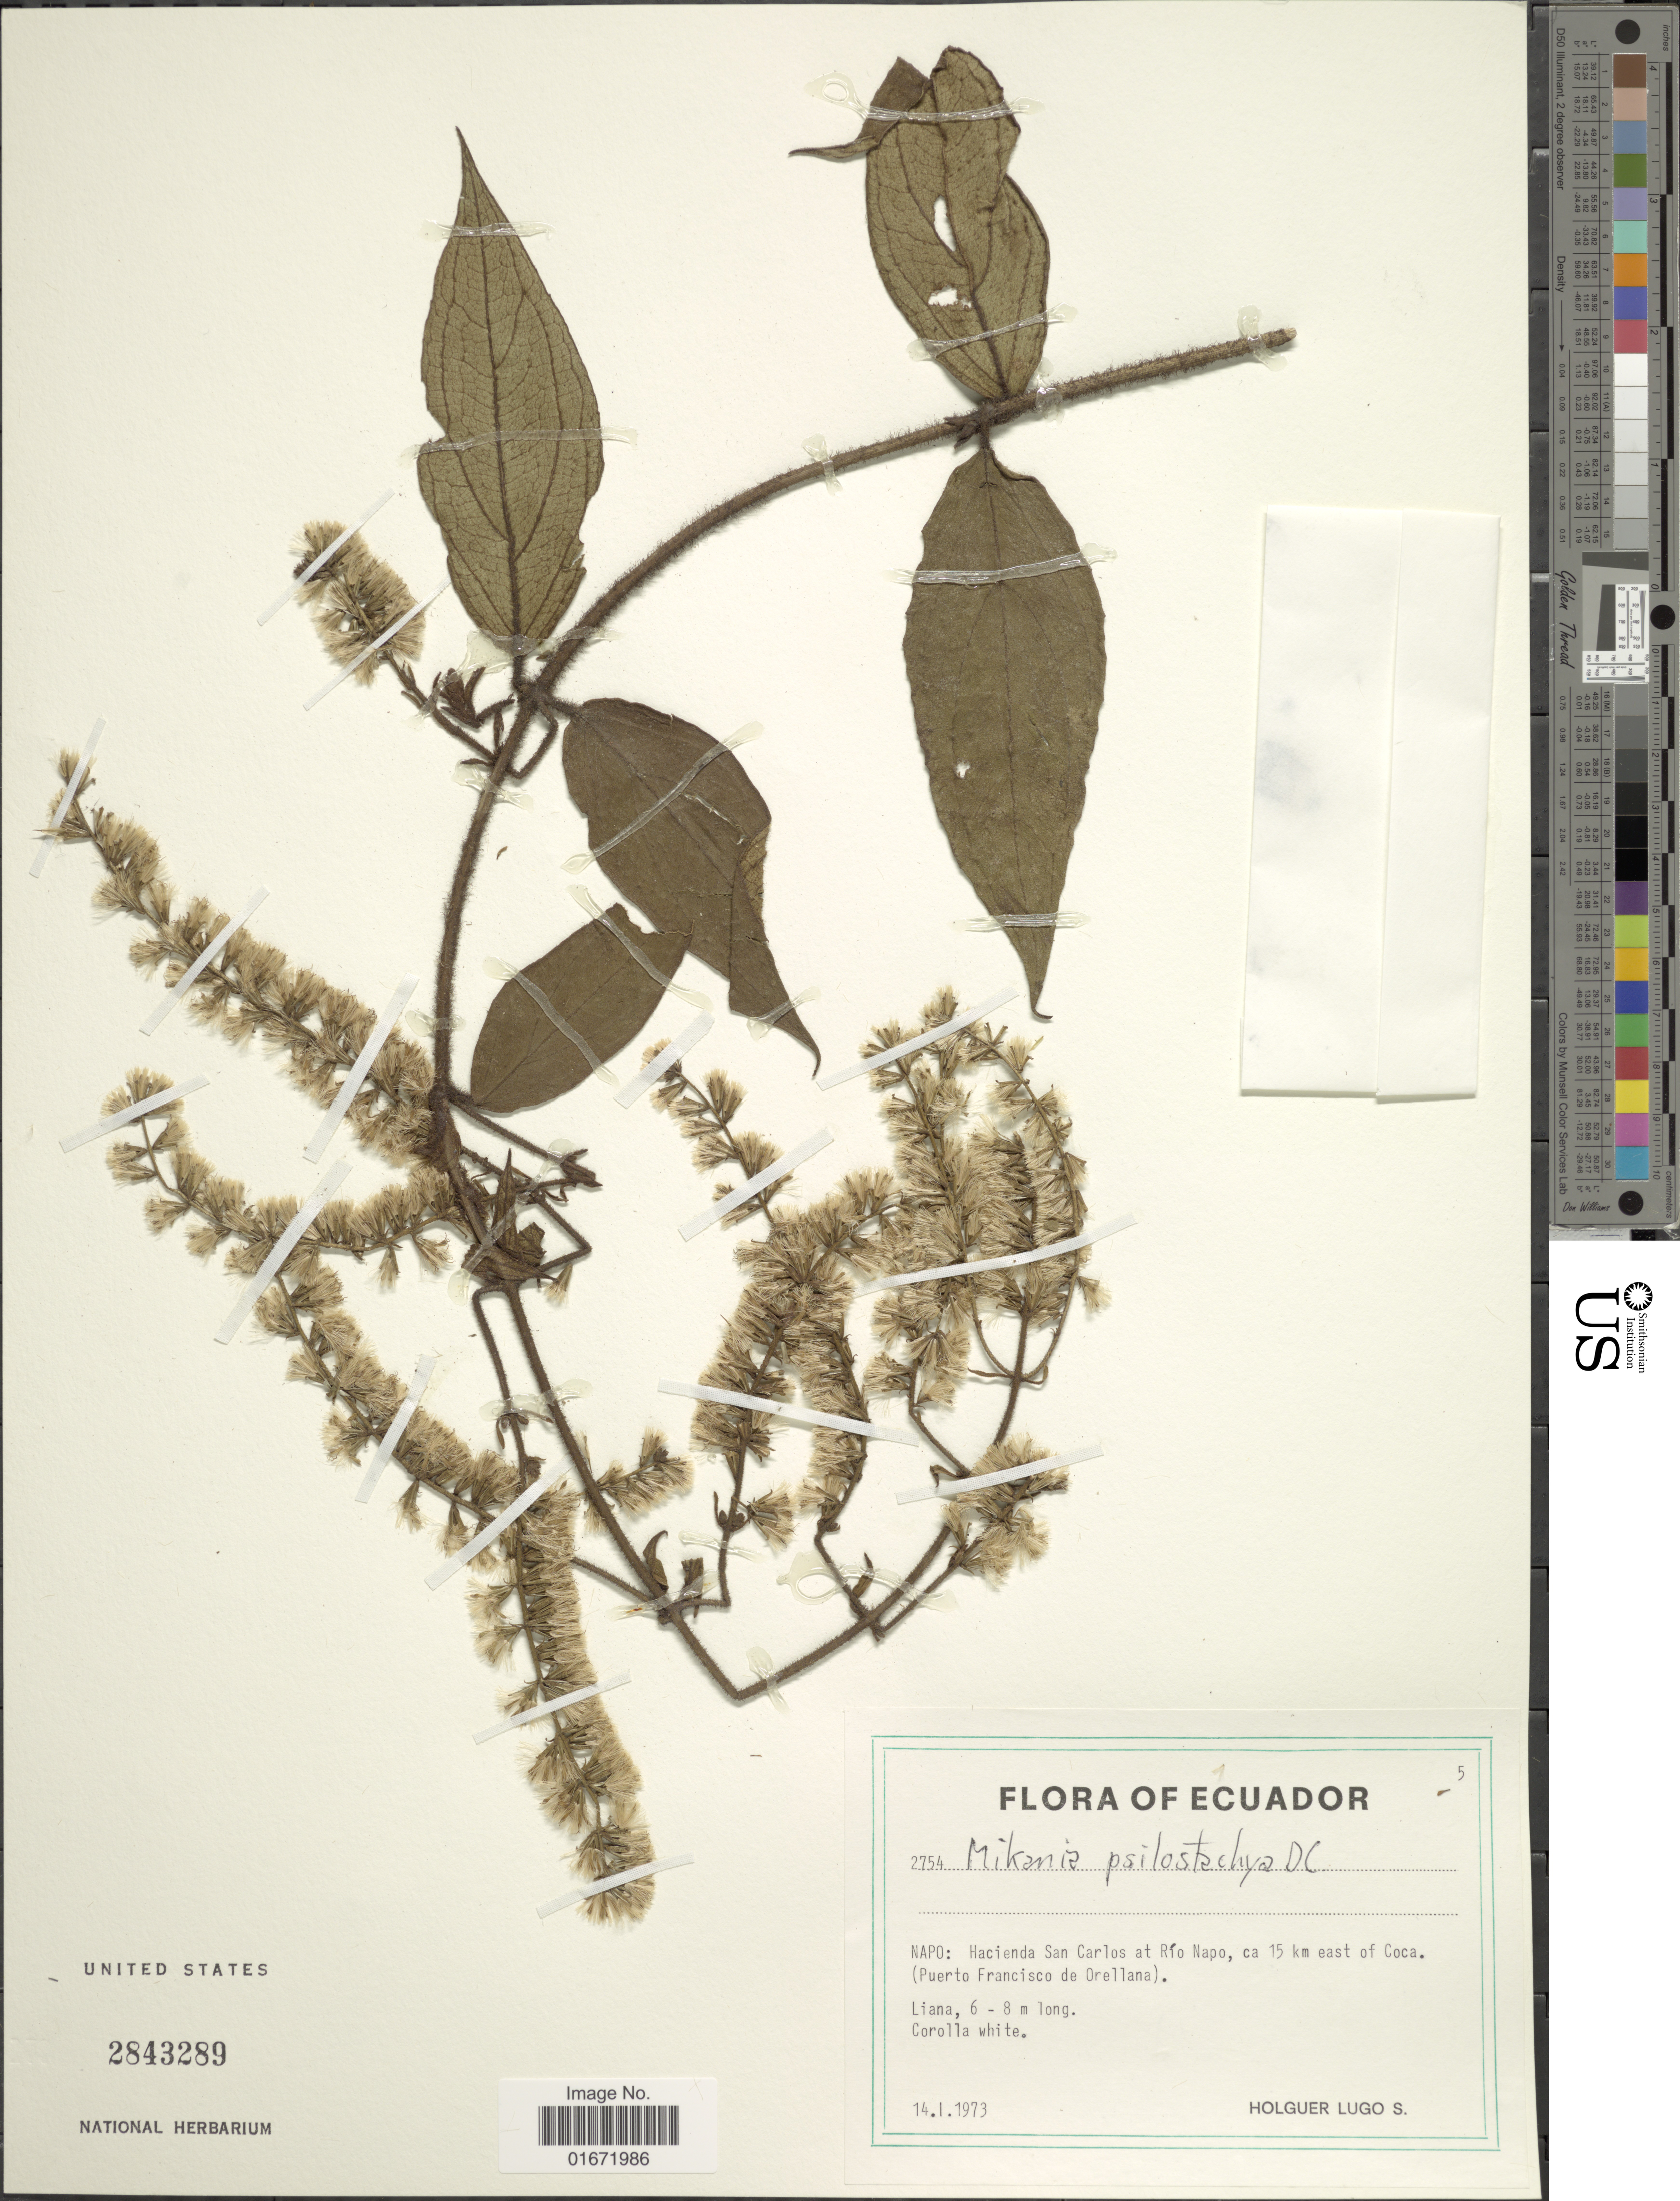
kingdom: Plantae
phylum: Tracheophyta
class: Magnoliopsida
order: Asterales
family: Asteraceae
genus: Mikania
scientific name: Mikania psilostachya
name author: DC.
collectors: H. Lugo S.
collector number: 2754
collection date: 1973-01-14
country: Ecuador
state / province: Napo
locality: Napo: Hacienda San Carlos at Río Napo, ca 15 km east of Coca. (Puerto Francisco de Orellana)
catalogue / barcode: US 2843289